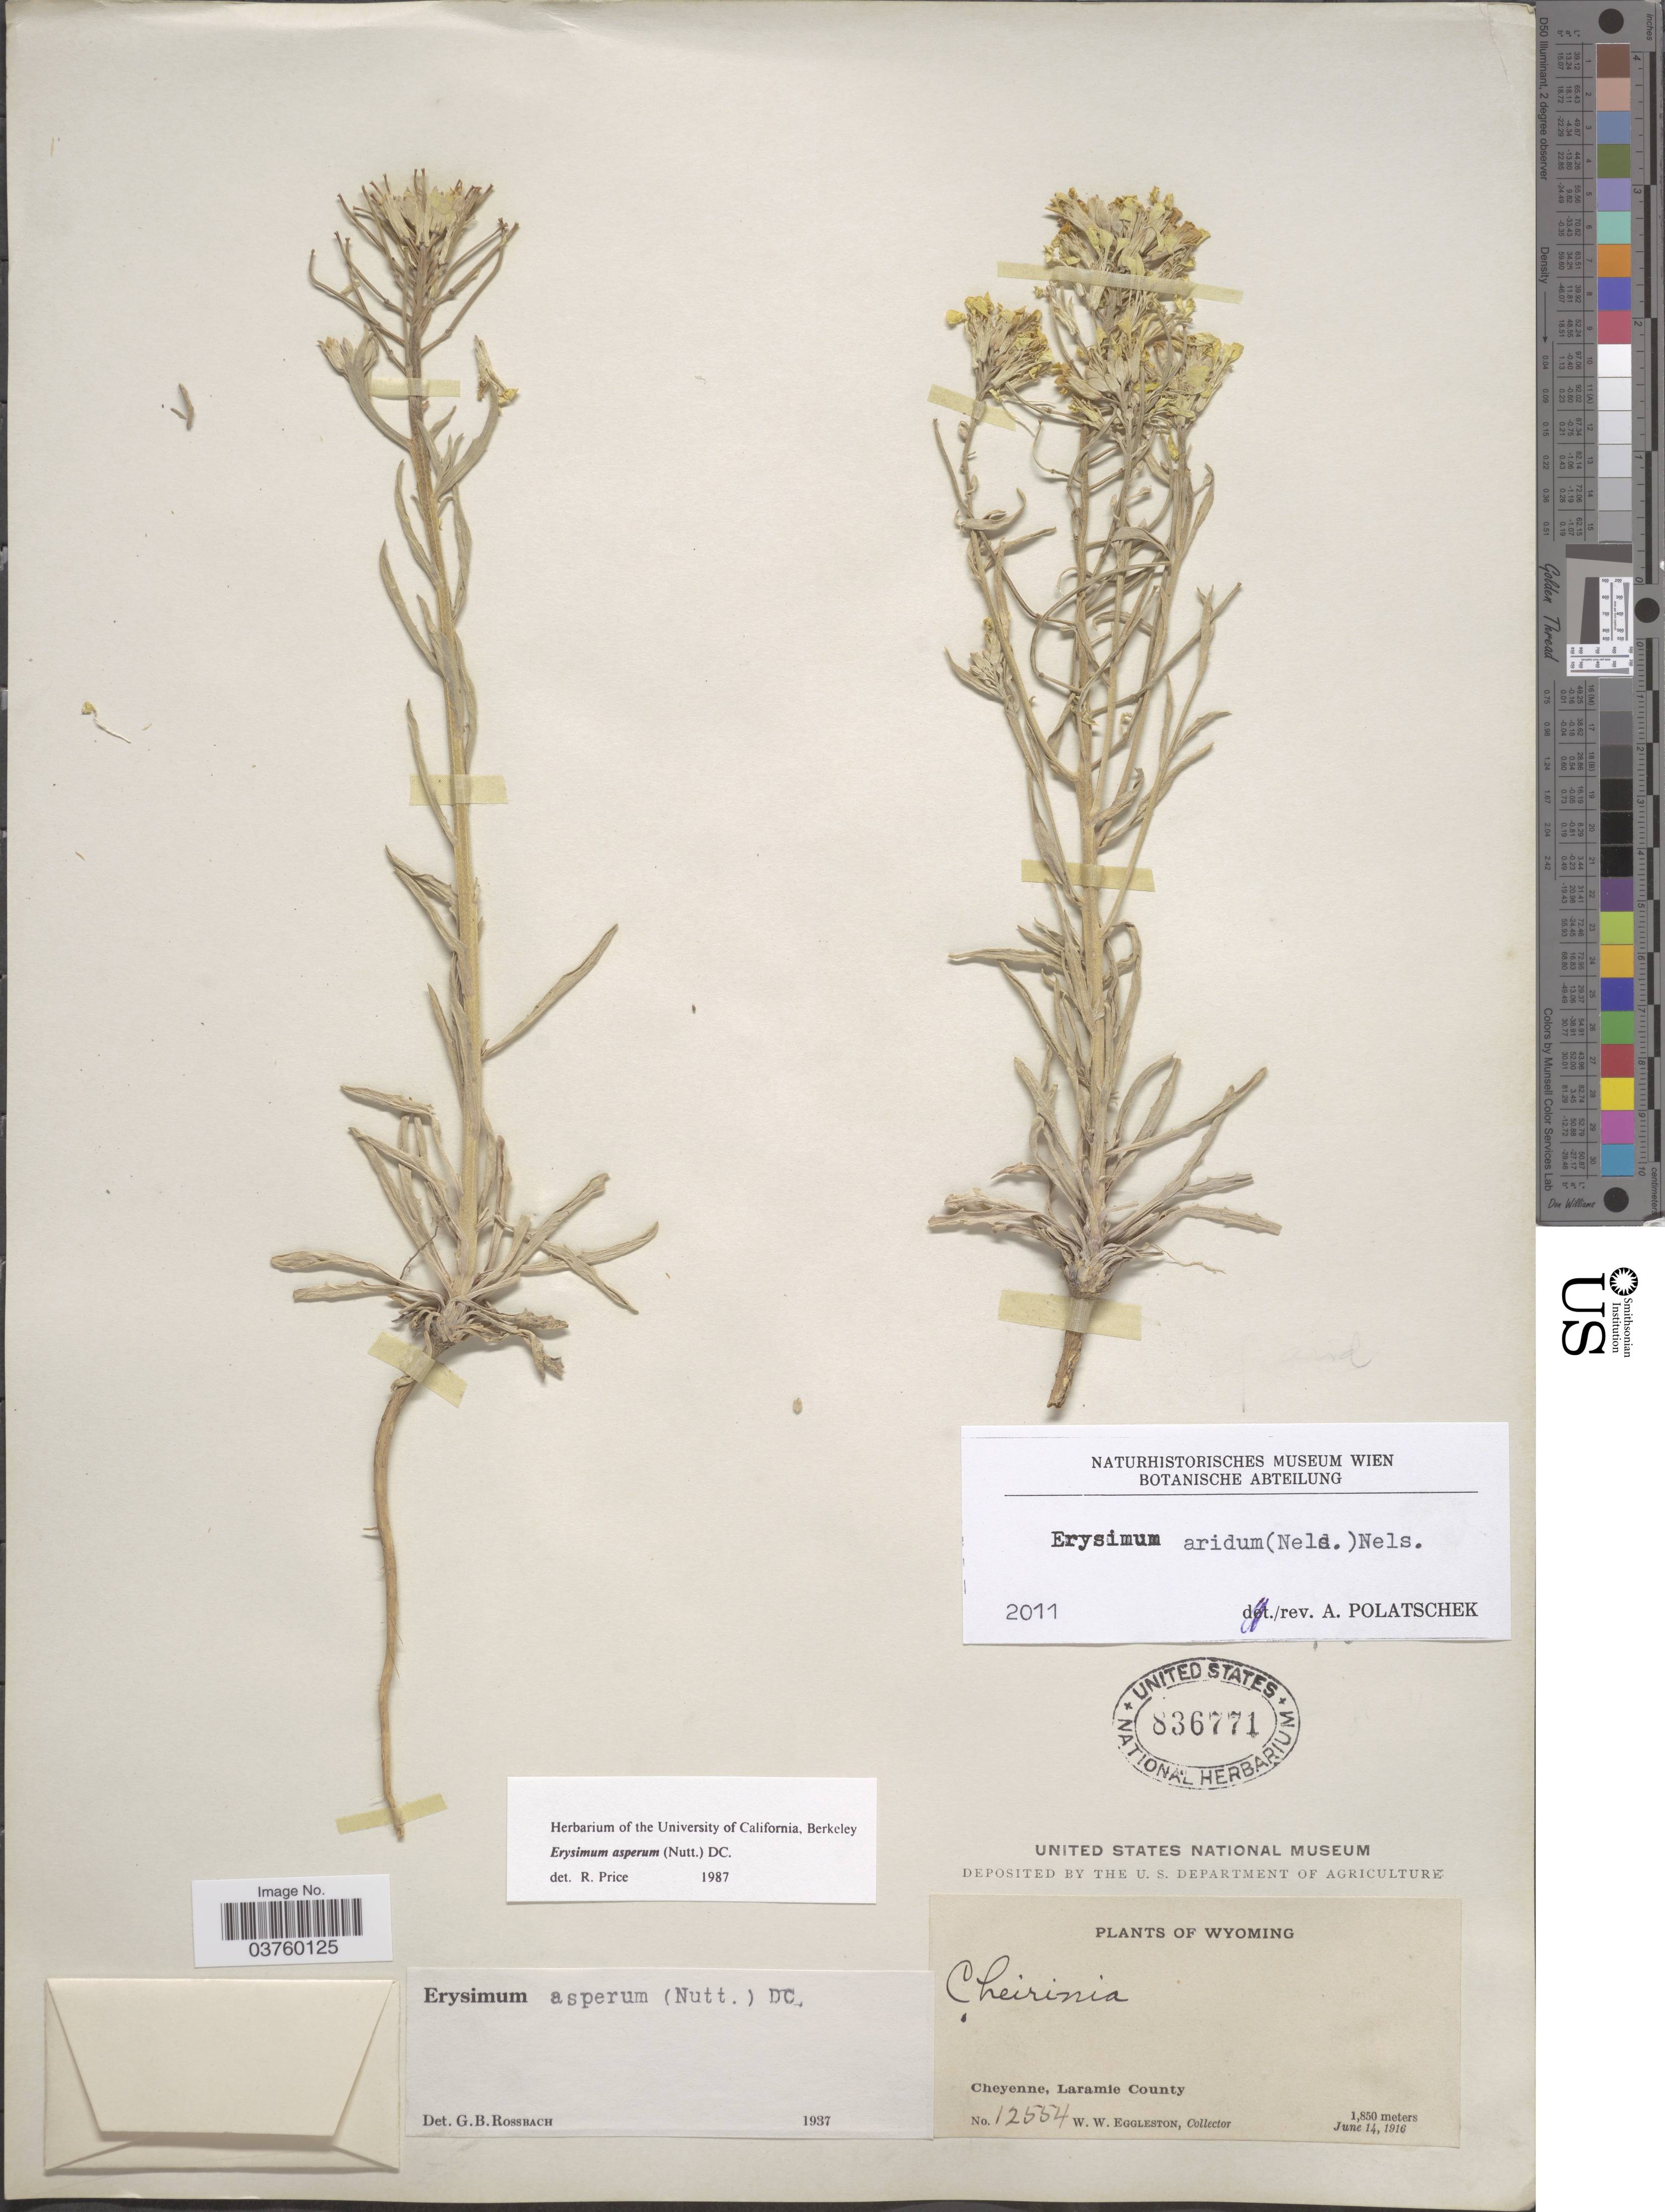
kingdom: Plantae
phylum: Tracheophyta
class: Magnoliopsida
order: Brassicales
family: Brassicaceae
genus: Erysimum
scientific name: Erysimum aridum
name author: (A. Nelson) A. Nelson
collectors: W. W. Eggleston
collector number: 12554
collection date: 1916-06-14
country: United States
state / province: Wyoming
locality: Cheyenne, Laramie County.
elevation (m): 1850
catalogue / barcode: US 836771